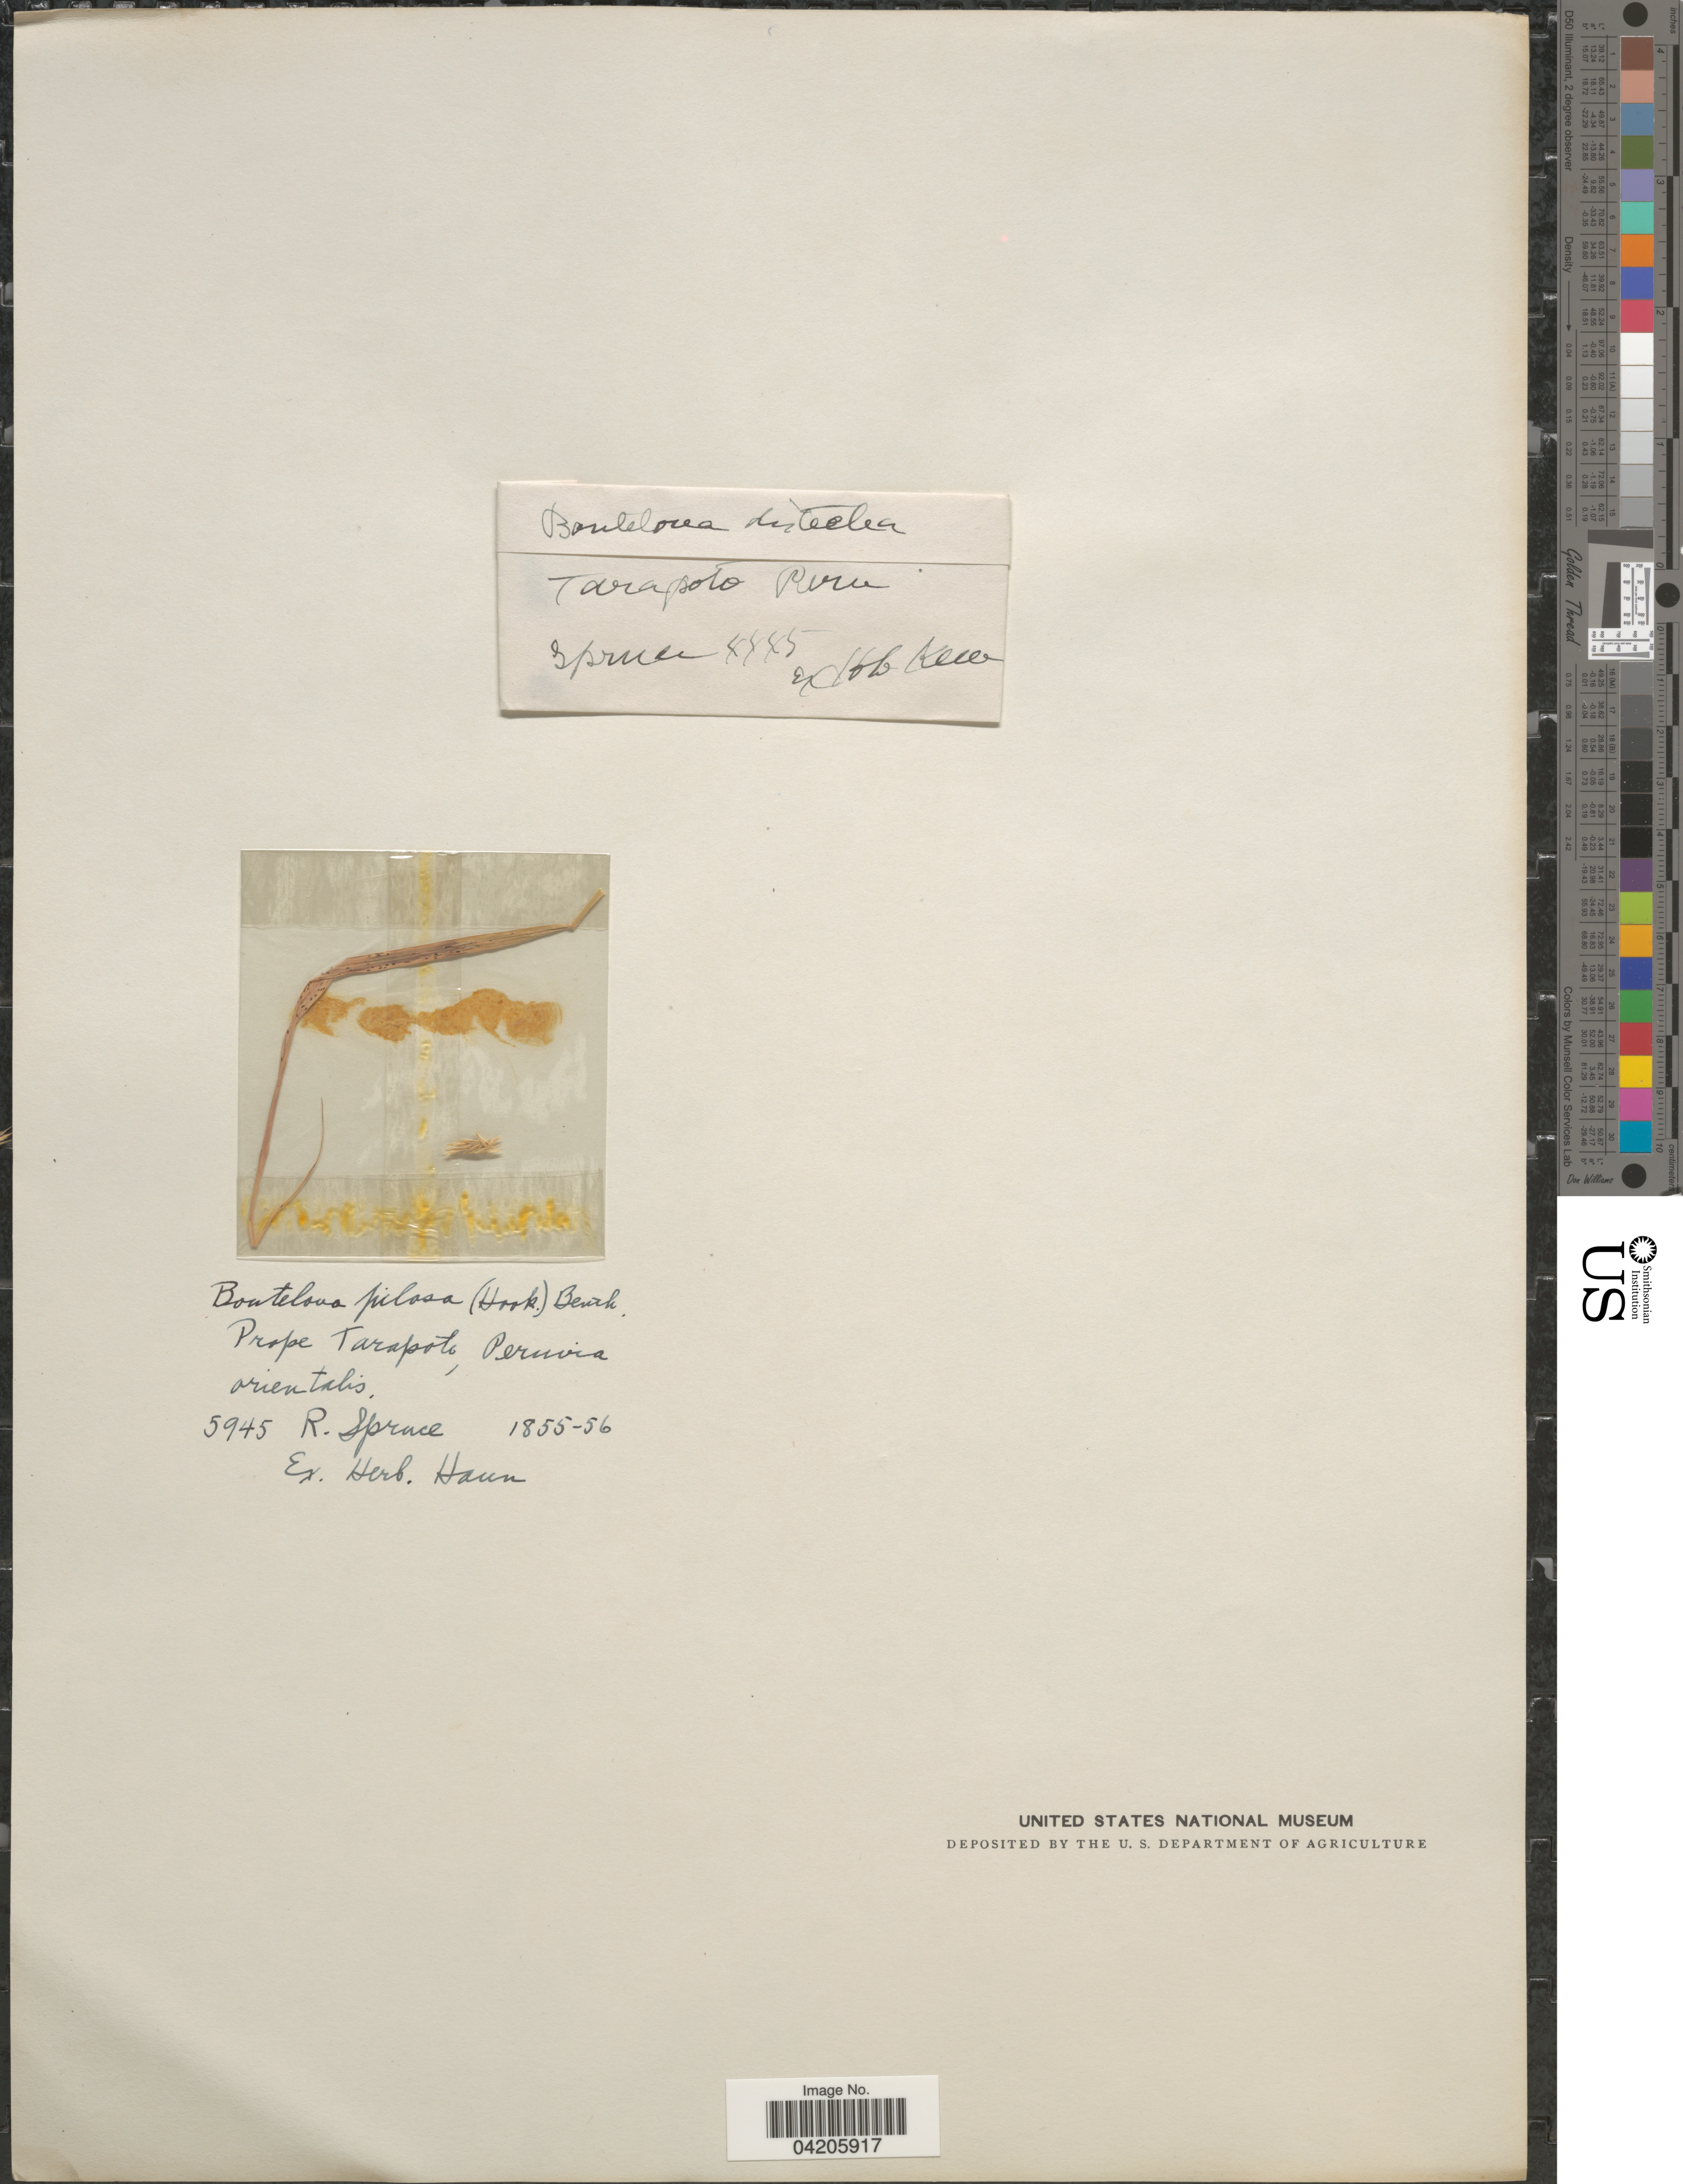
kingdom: Plantae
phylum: Tracheophyta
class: Liliopsida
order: Poales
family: Poaceae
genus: Bouteloua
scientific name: Bouteloua disticha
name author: (Kunth) Benth.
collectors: R. Spruce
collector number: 5945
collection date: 1855/1856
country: Peru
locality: Prope Tarapoto, Peruvia orientalis.